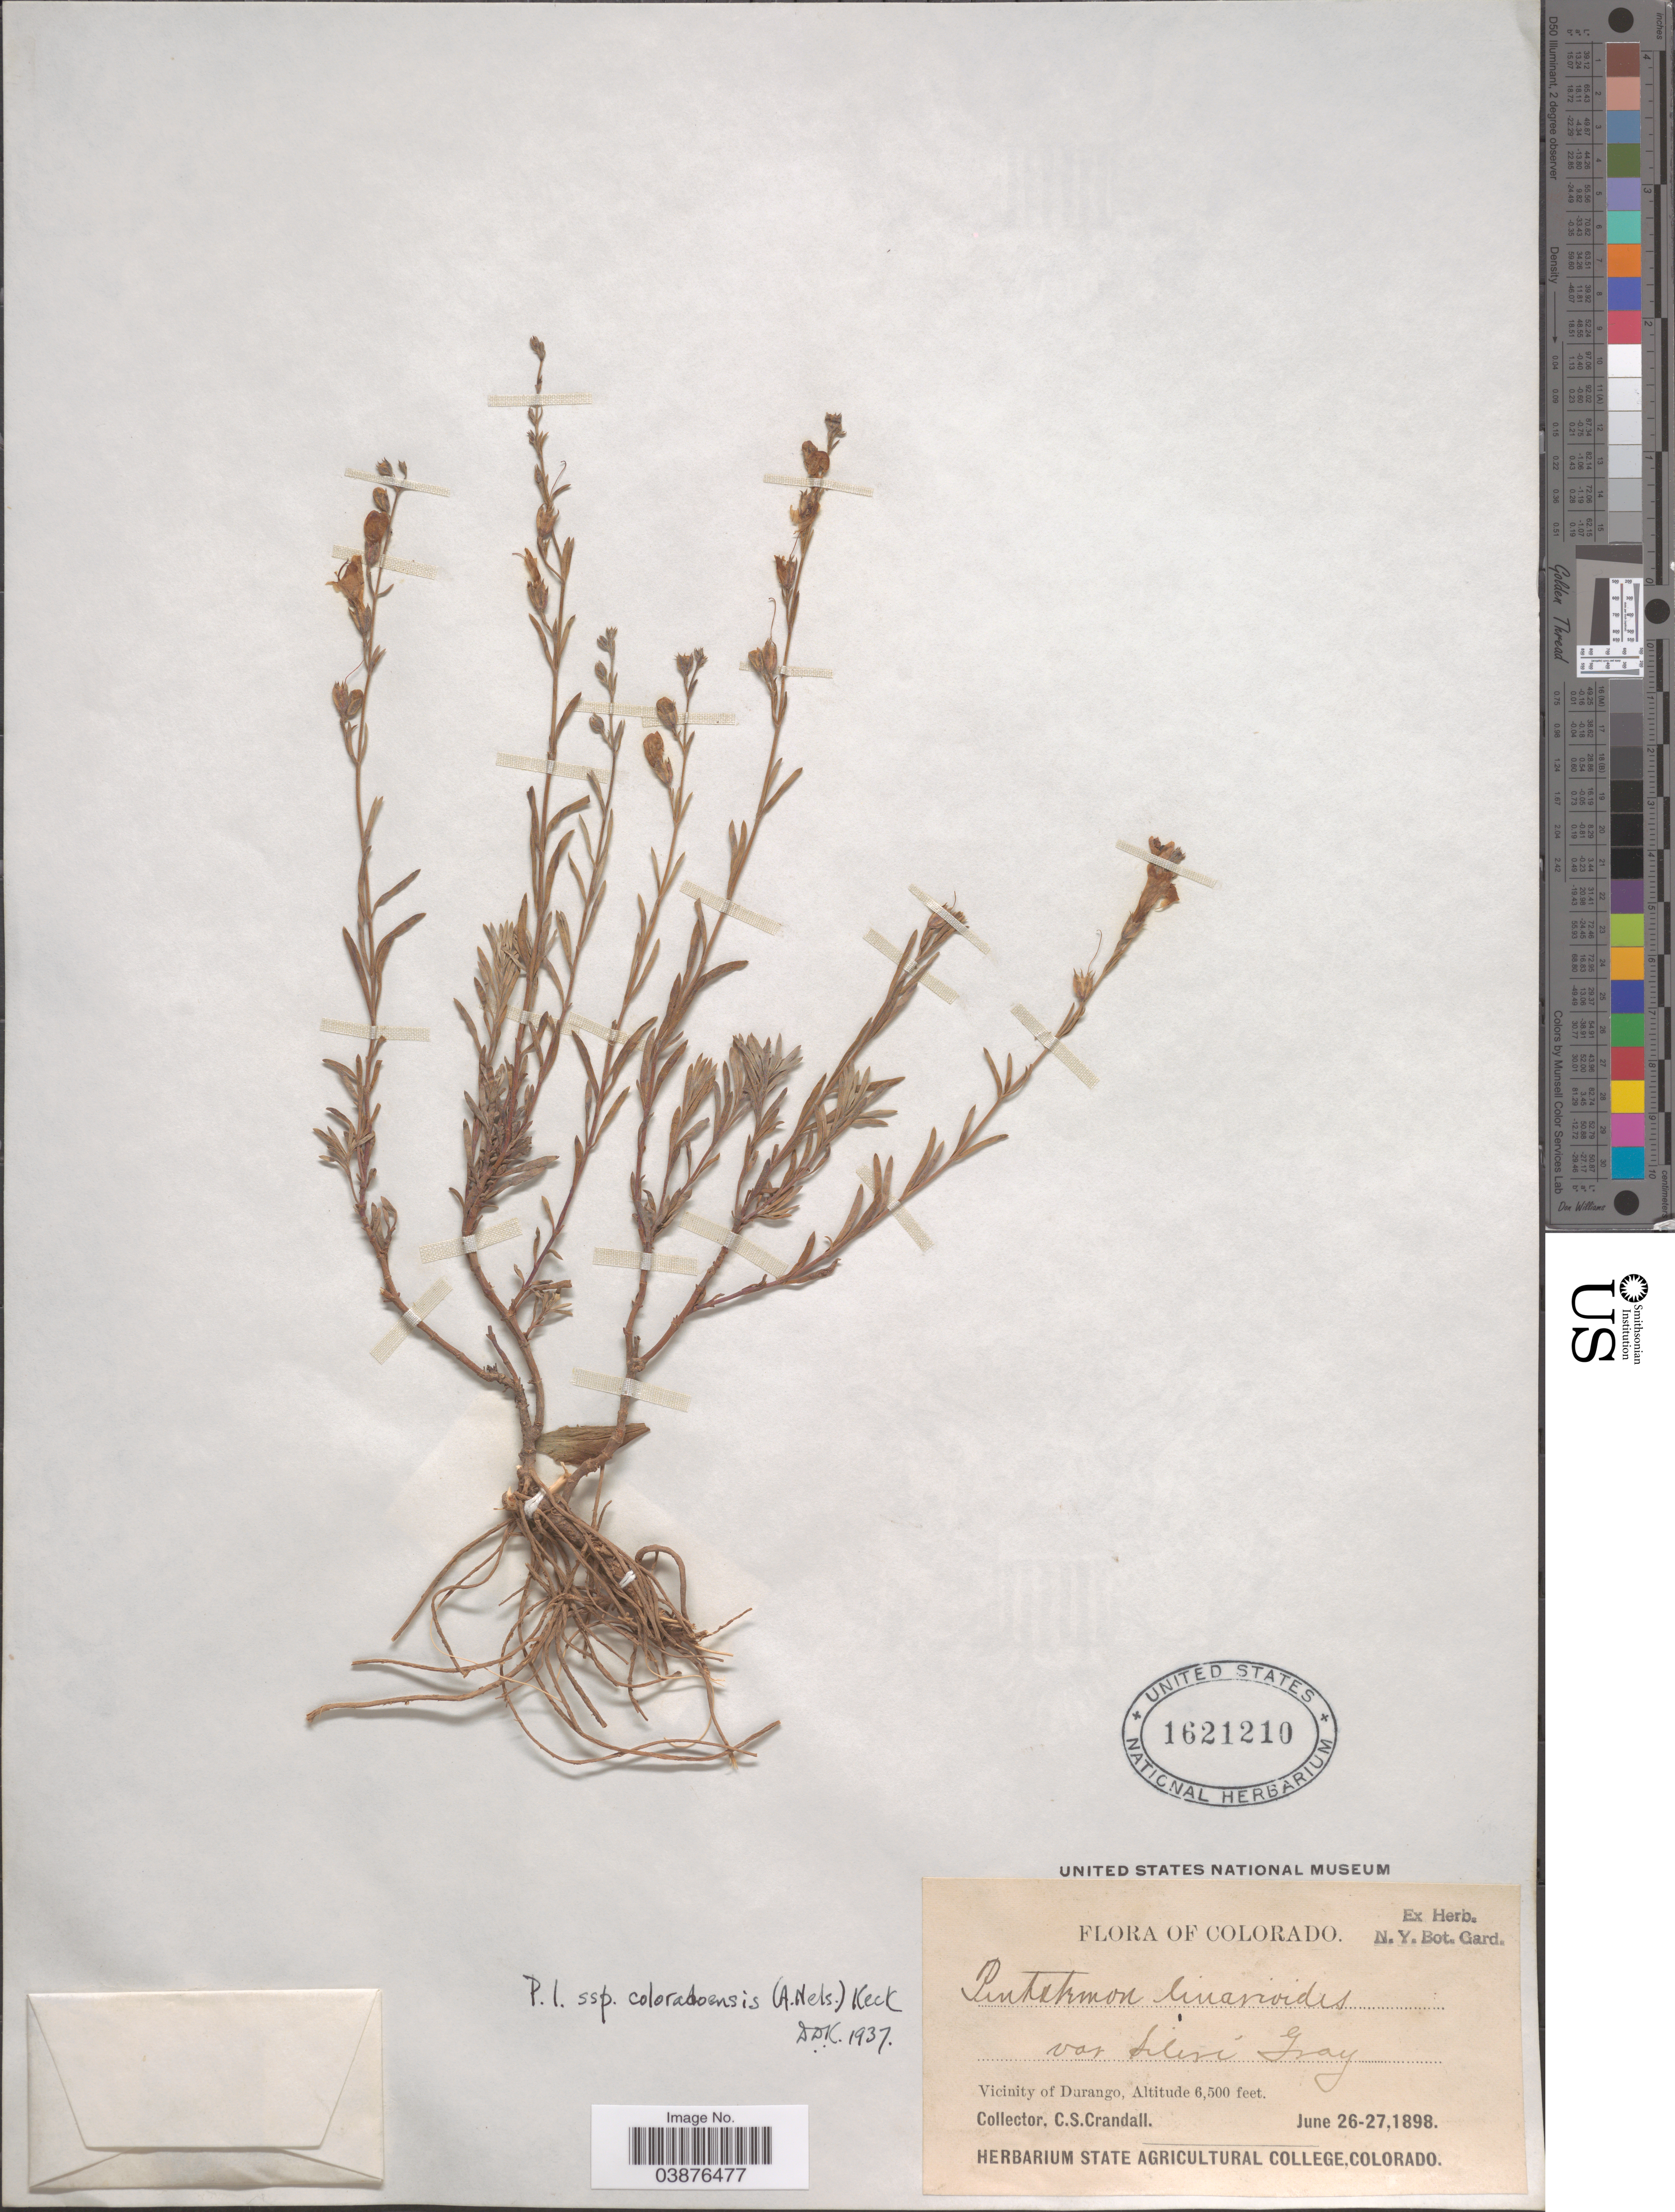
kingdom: Plantae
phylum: Tracheophyta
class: Magnoliopsida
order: Lamiales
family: Plantaginaceae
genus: Penstemon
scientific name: Penstemon linarioides subsp. coloradoensis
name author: (A. Nelson) D.D. Keck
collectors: C. Crandall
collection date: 1898-06-26/1898-06-27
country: United States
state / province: Colorado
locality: Vicinity of Durango.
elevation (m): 1981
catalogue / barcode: US 1621210